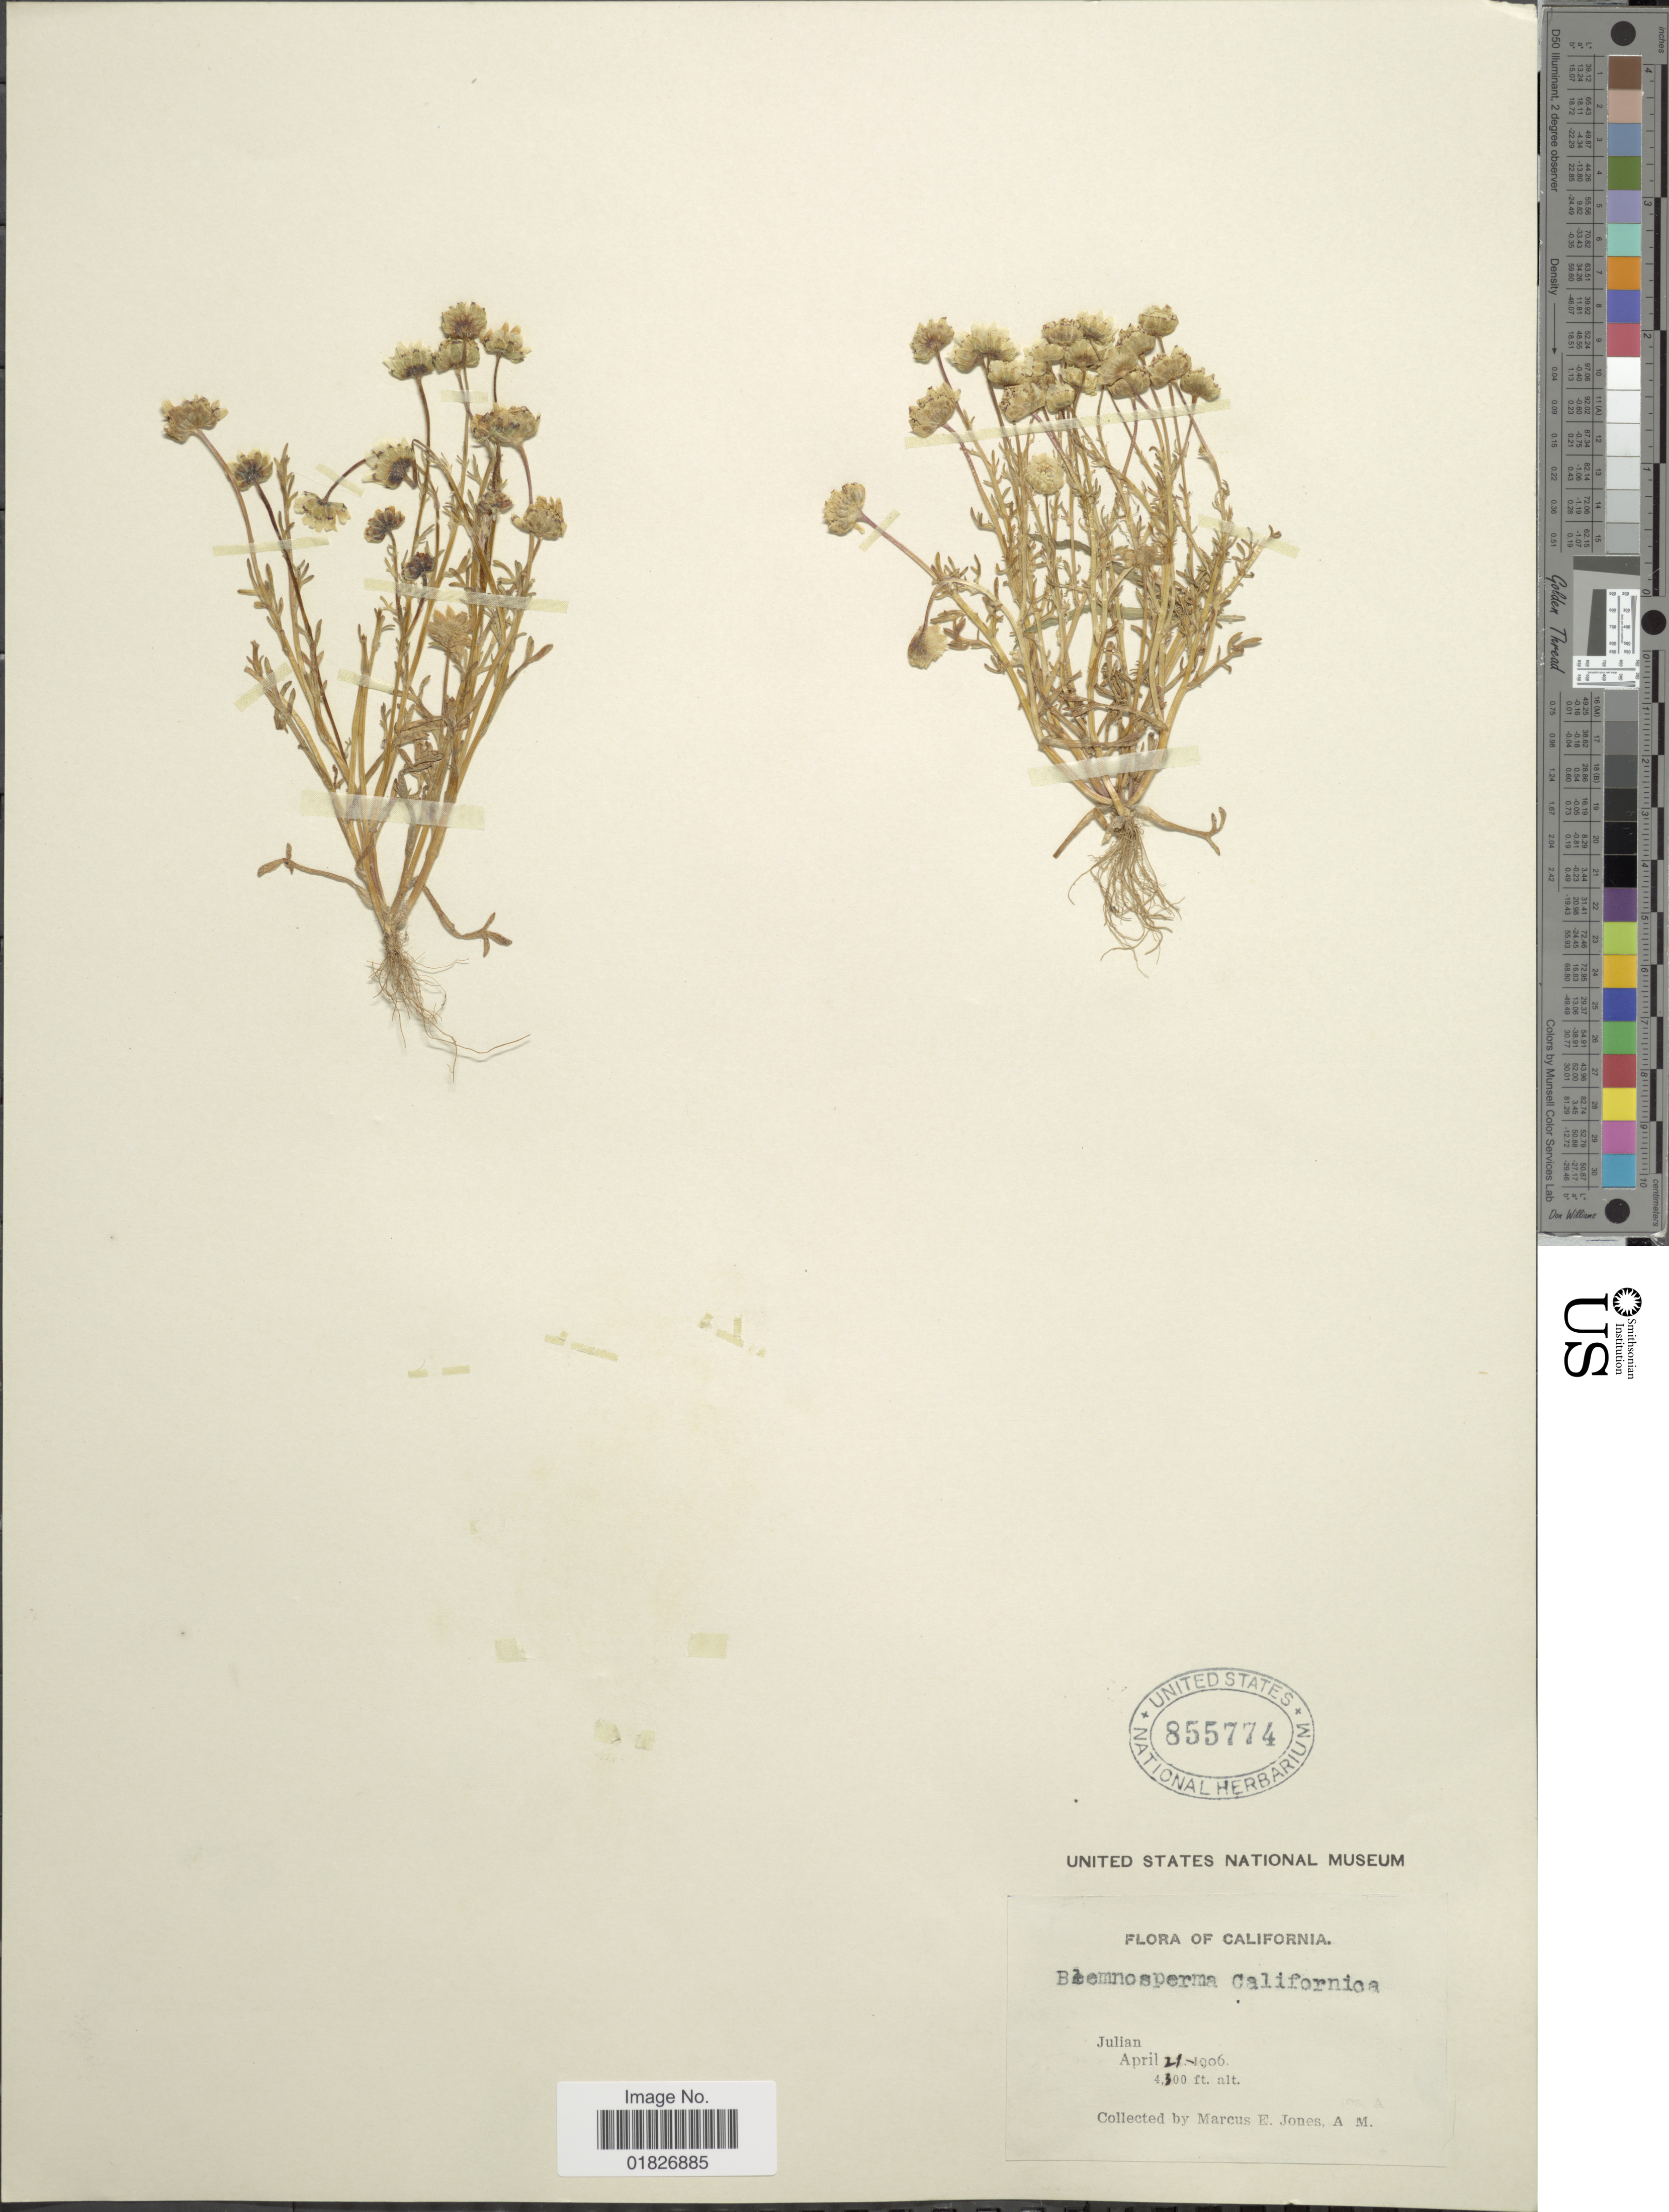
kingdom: Plantae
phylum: Tracheophyta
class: Magnoliopsida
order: Asterales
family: Asteraceae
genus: Blennosperma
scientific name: Blennosperma nanum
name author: (Hook.) S.F. Blake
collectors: M. E. Jones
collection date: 1906-04-21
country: United States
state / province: California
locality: Julian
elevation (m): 1311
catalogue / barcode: US 855774